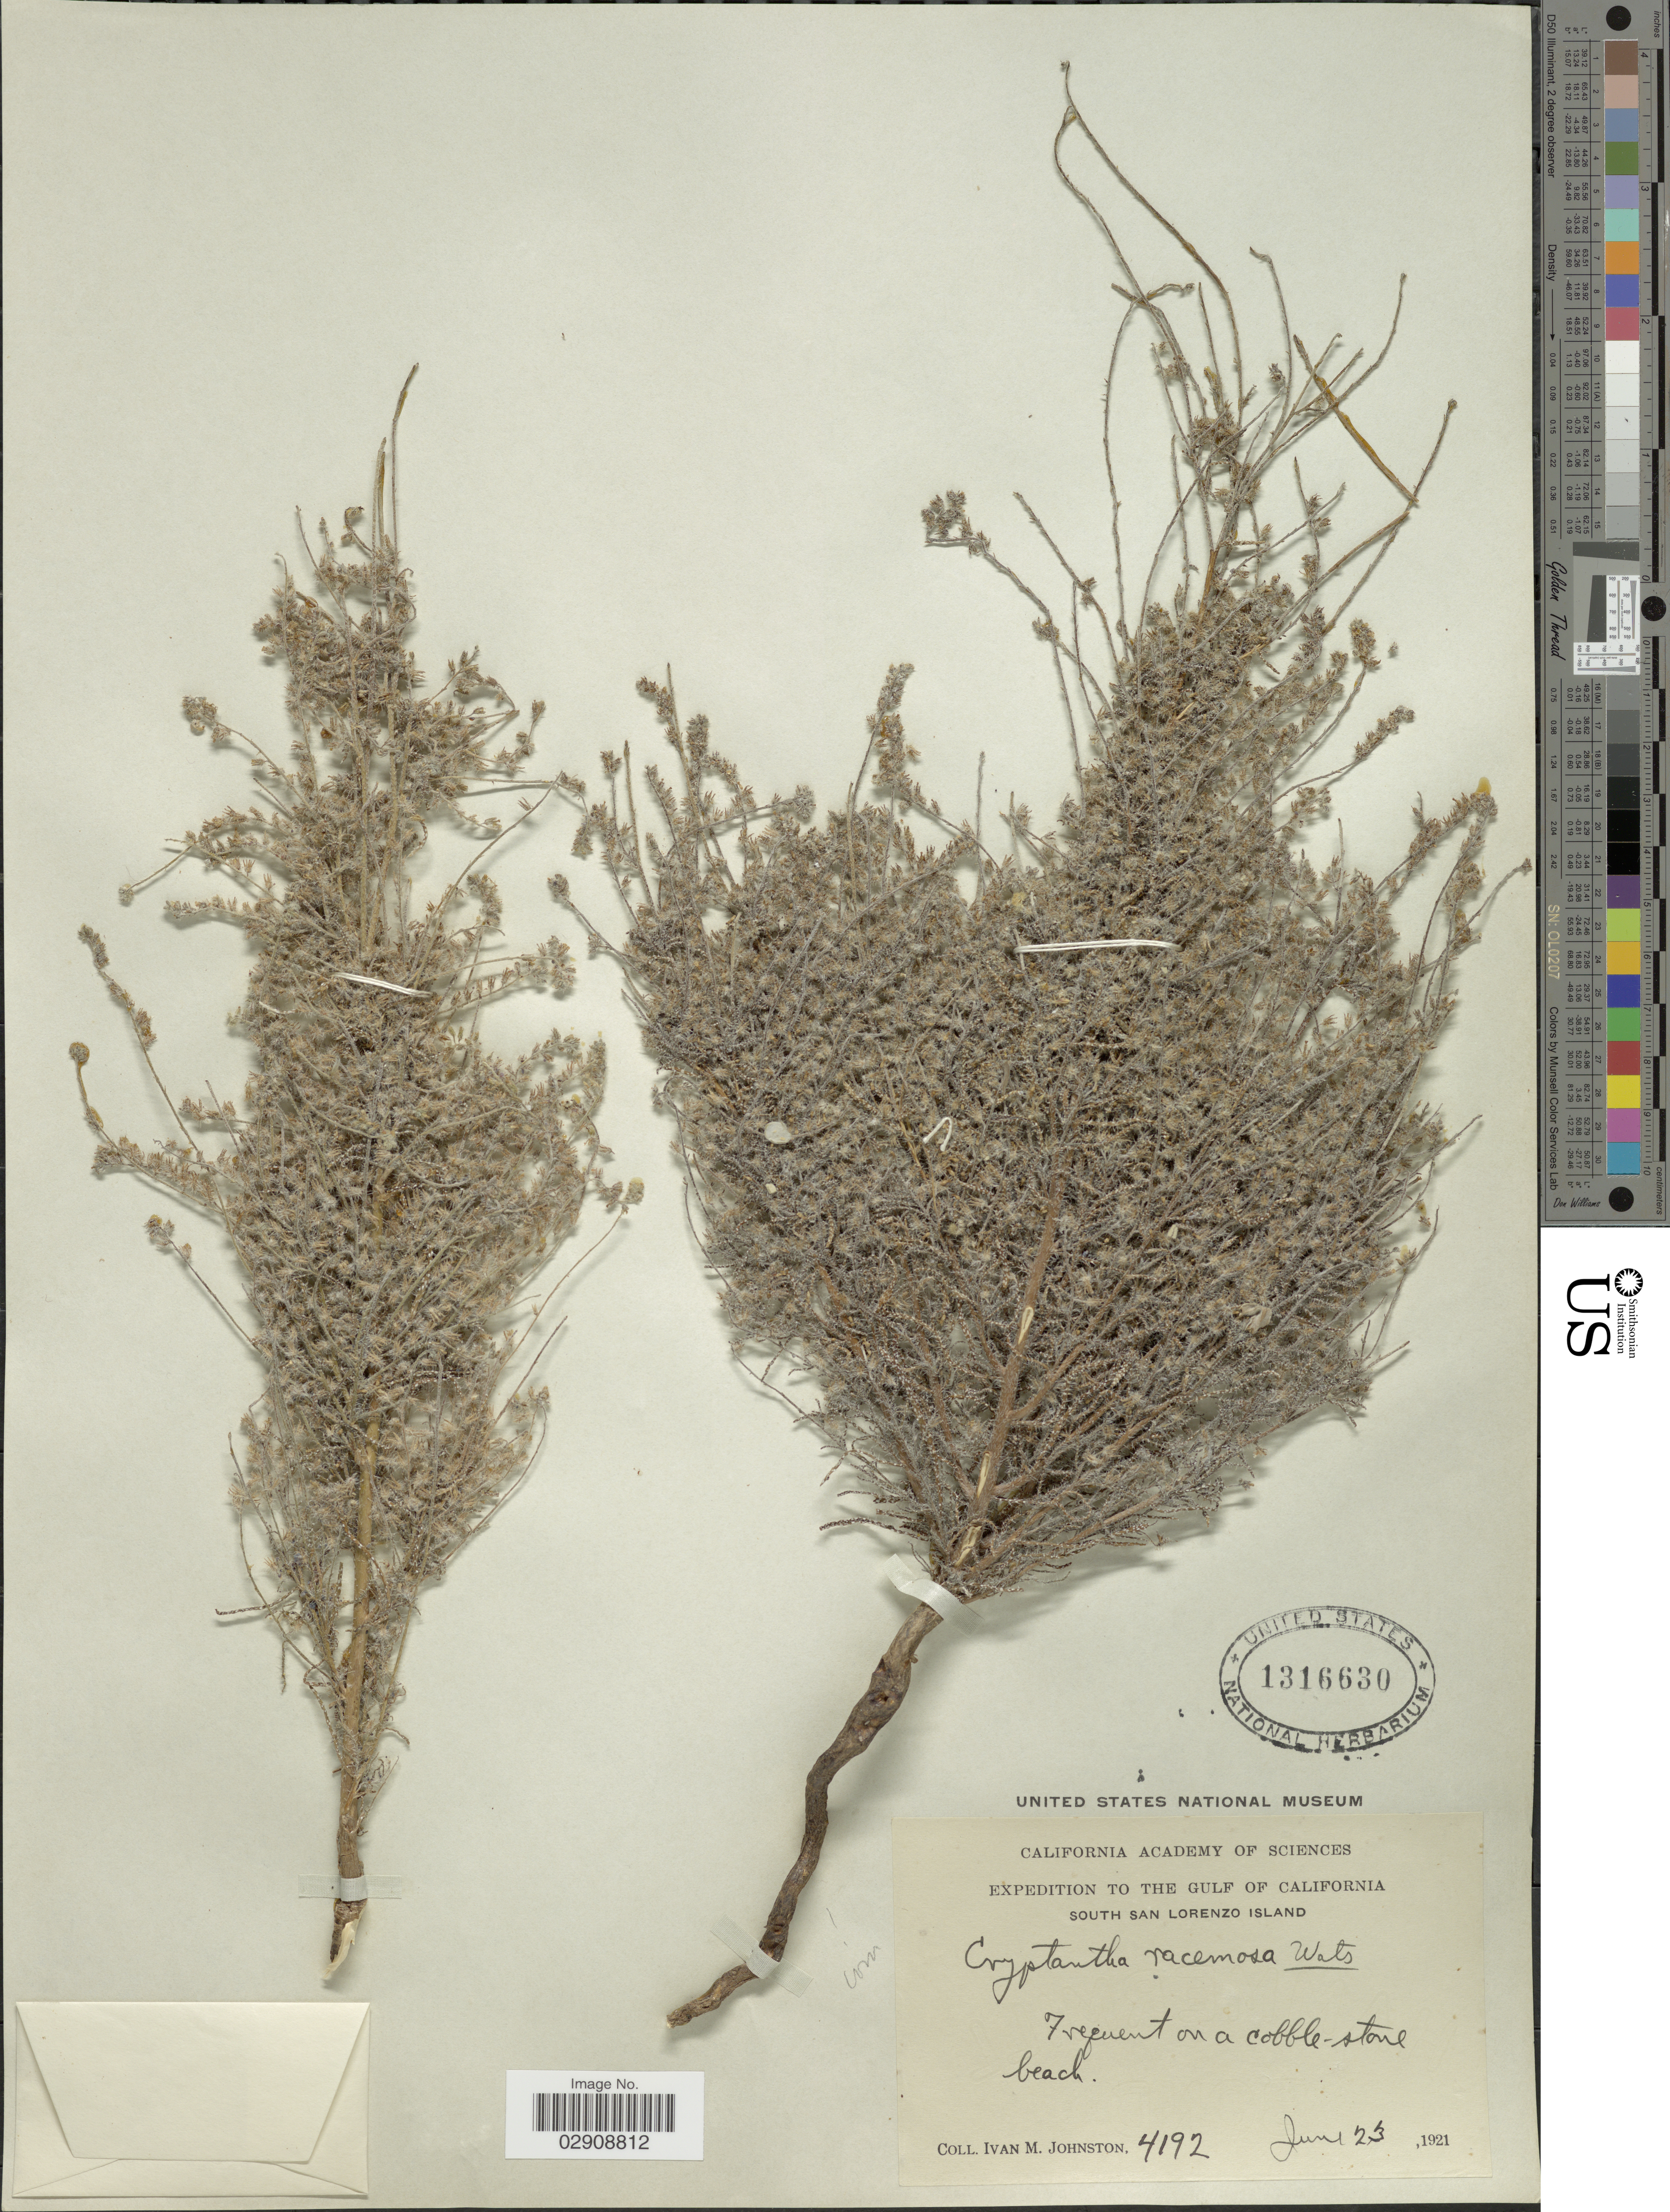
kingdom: Plantae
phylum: Tracheophyta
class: Magnoliopsida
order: Boraginales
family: Boraginaceae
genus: Cryptantha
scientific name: Cryptantha racemosa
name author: (S. Watson) Greene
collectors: I.M. Johnston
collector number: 4192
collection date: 1921-06-23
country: Mexico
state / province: Baja California Norte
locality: The Gulf of California. South San Lorenzo Island.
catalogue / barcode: US 1316630